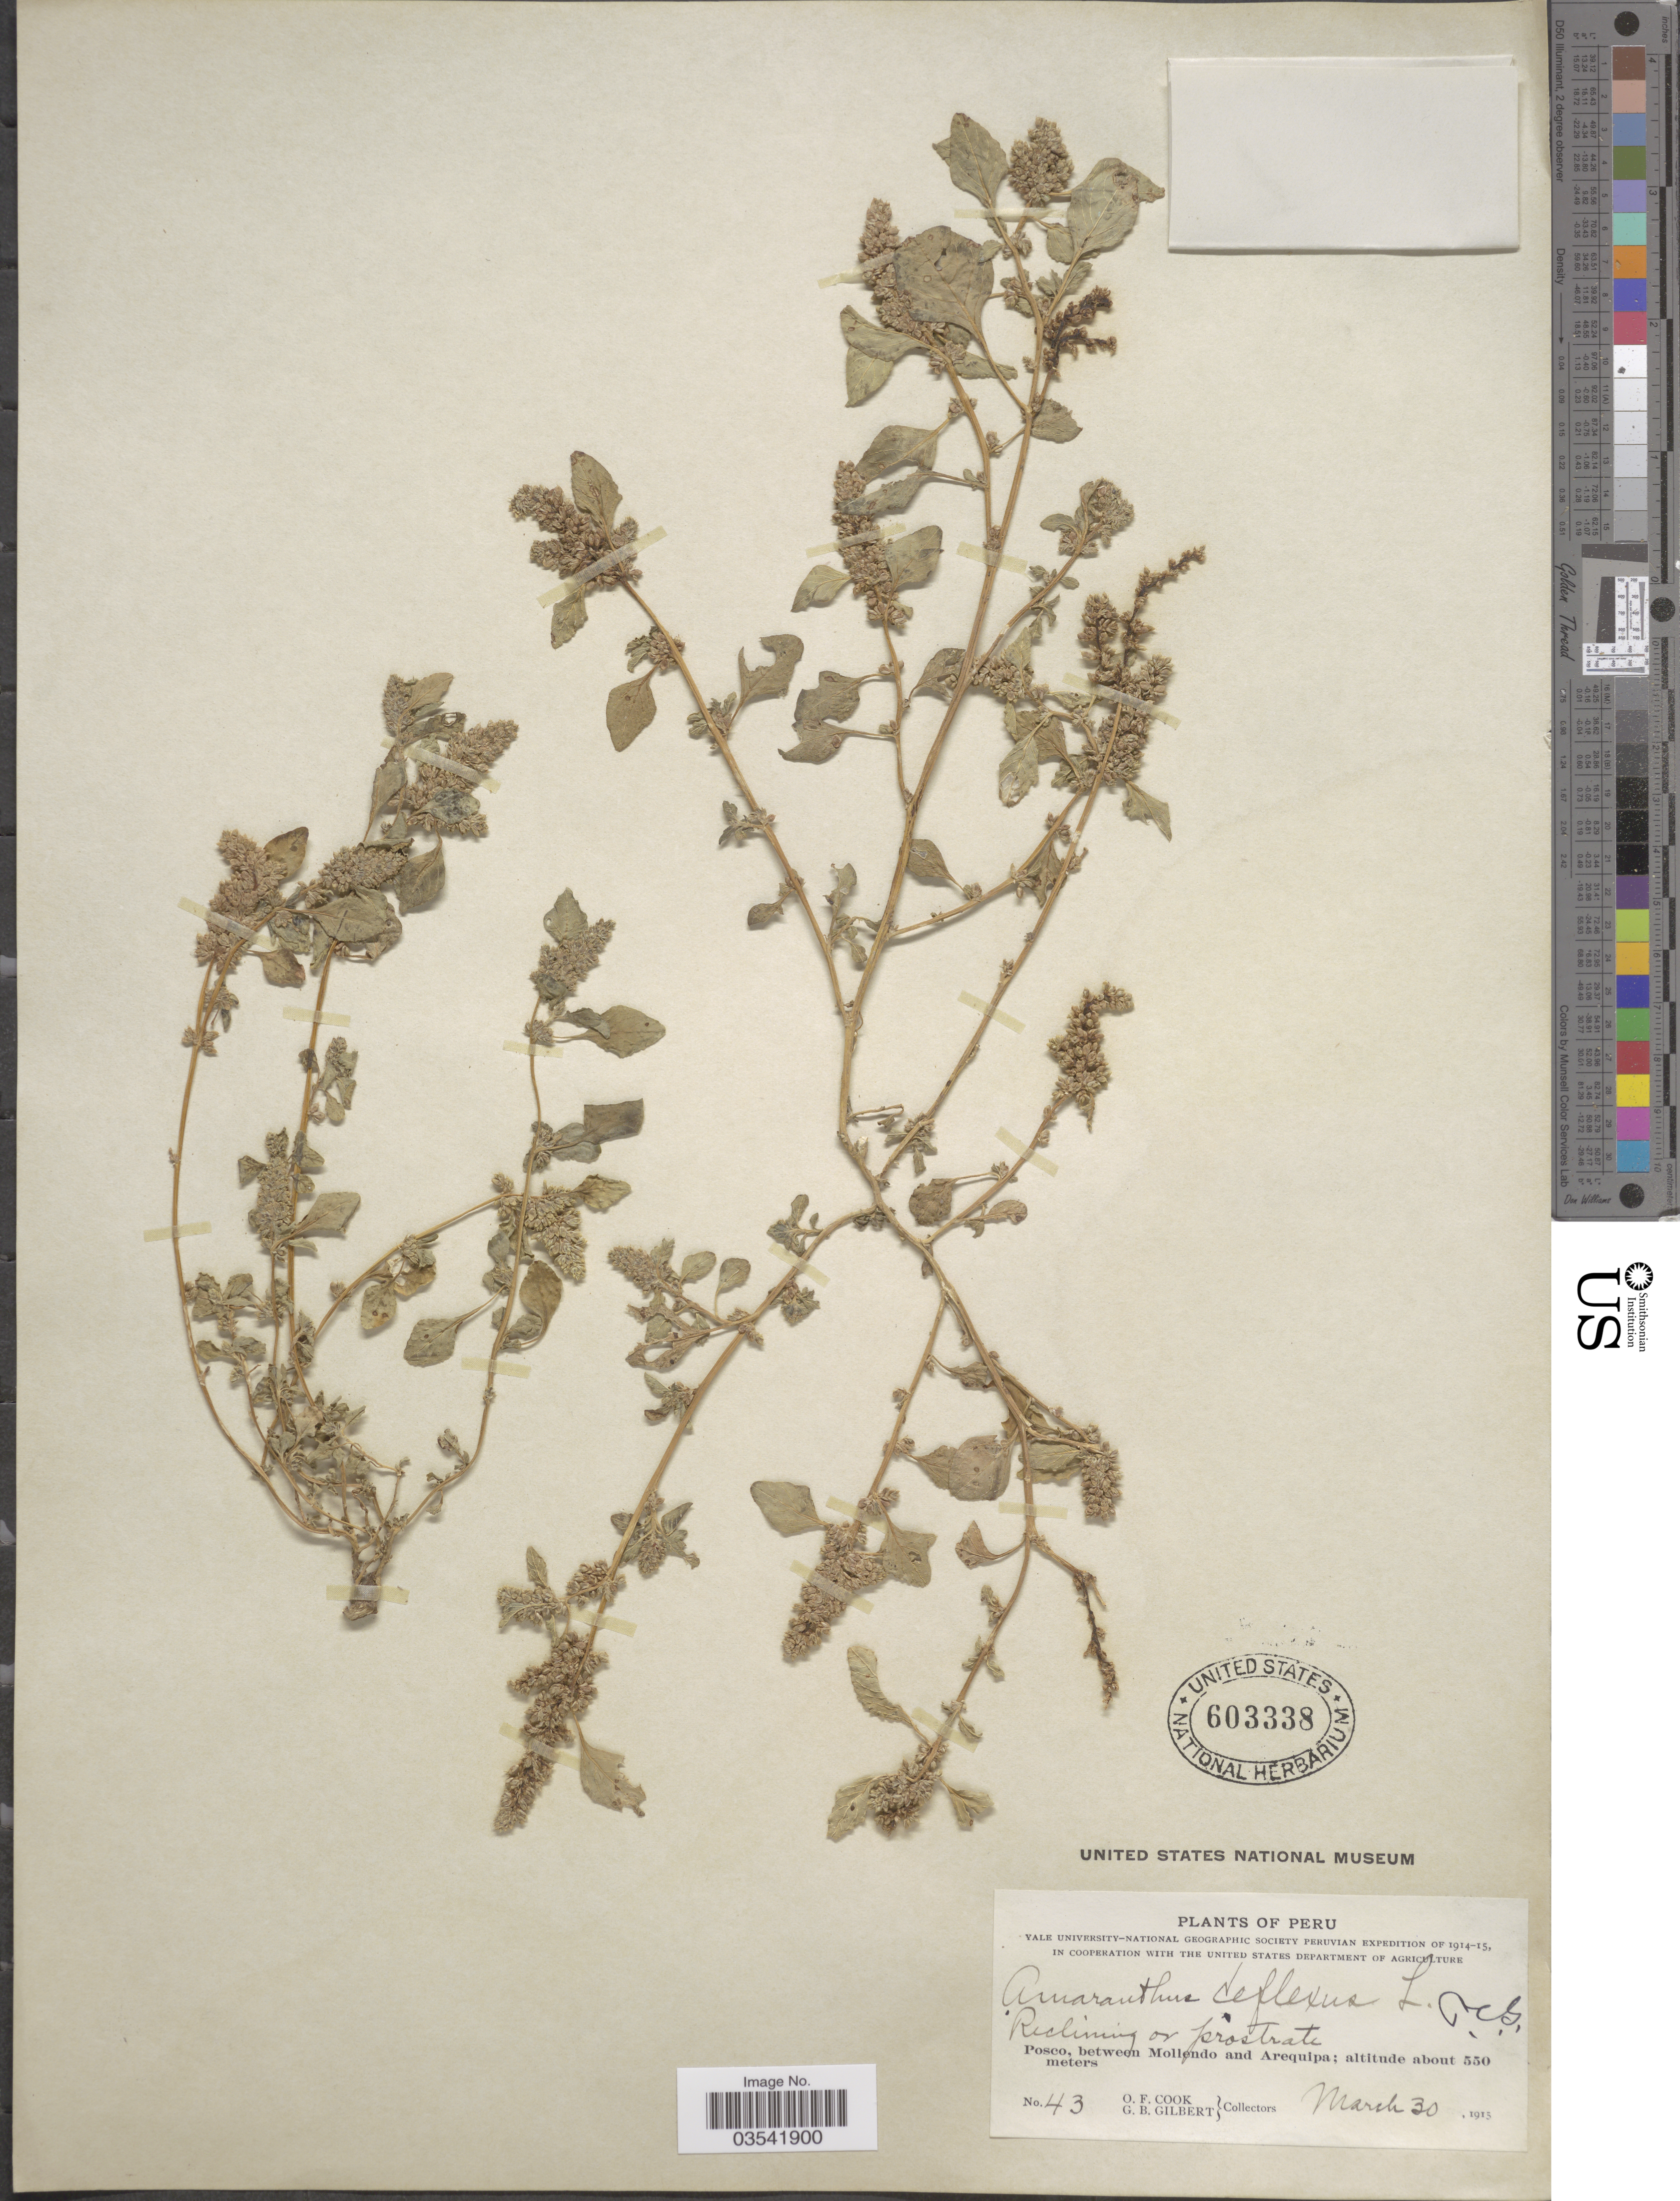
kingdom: Plantae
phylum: Tracheophyta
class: Magnoliopsida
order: Caryophyllales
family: Amaranthaceae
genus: Amaranthus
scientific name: Amaranthus deflexus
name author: L.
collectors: O. F. Cook & G. B. Gilbert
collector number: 43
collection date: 1915-03-30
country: Peru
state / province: Arequipa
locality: Posco, between Mollendo and Arequipa.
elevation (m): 550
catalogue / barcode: US 603338